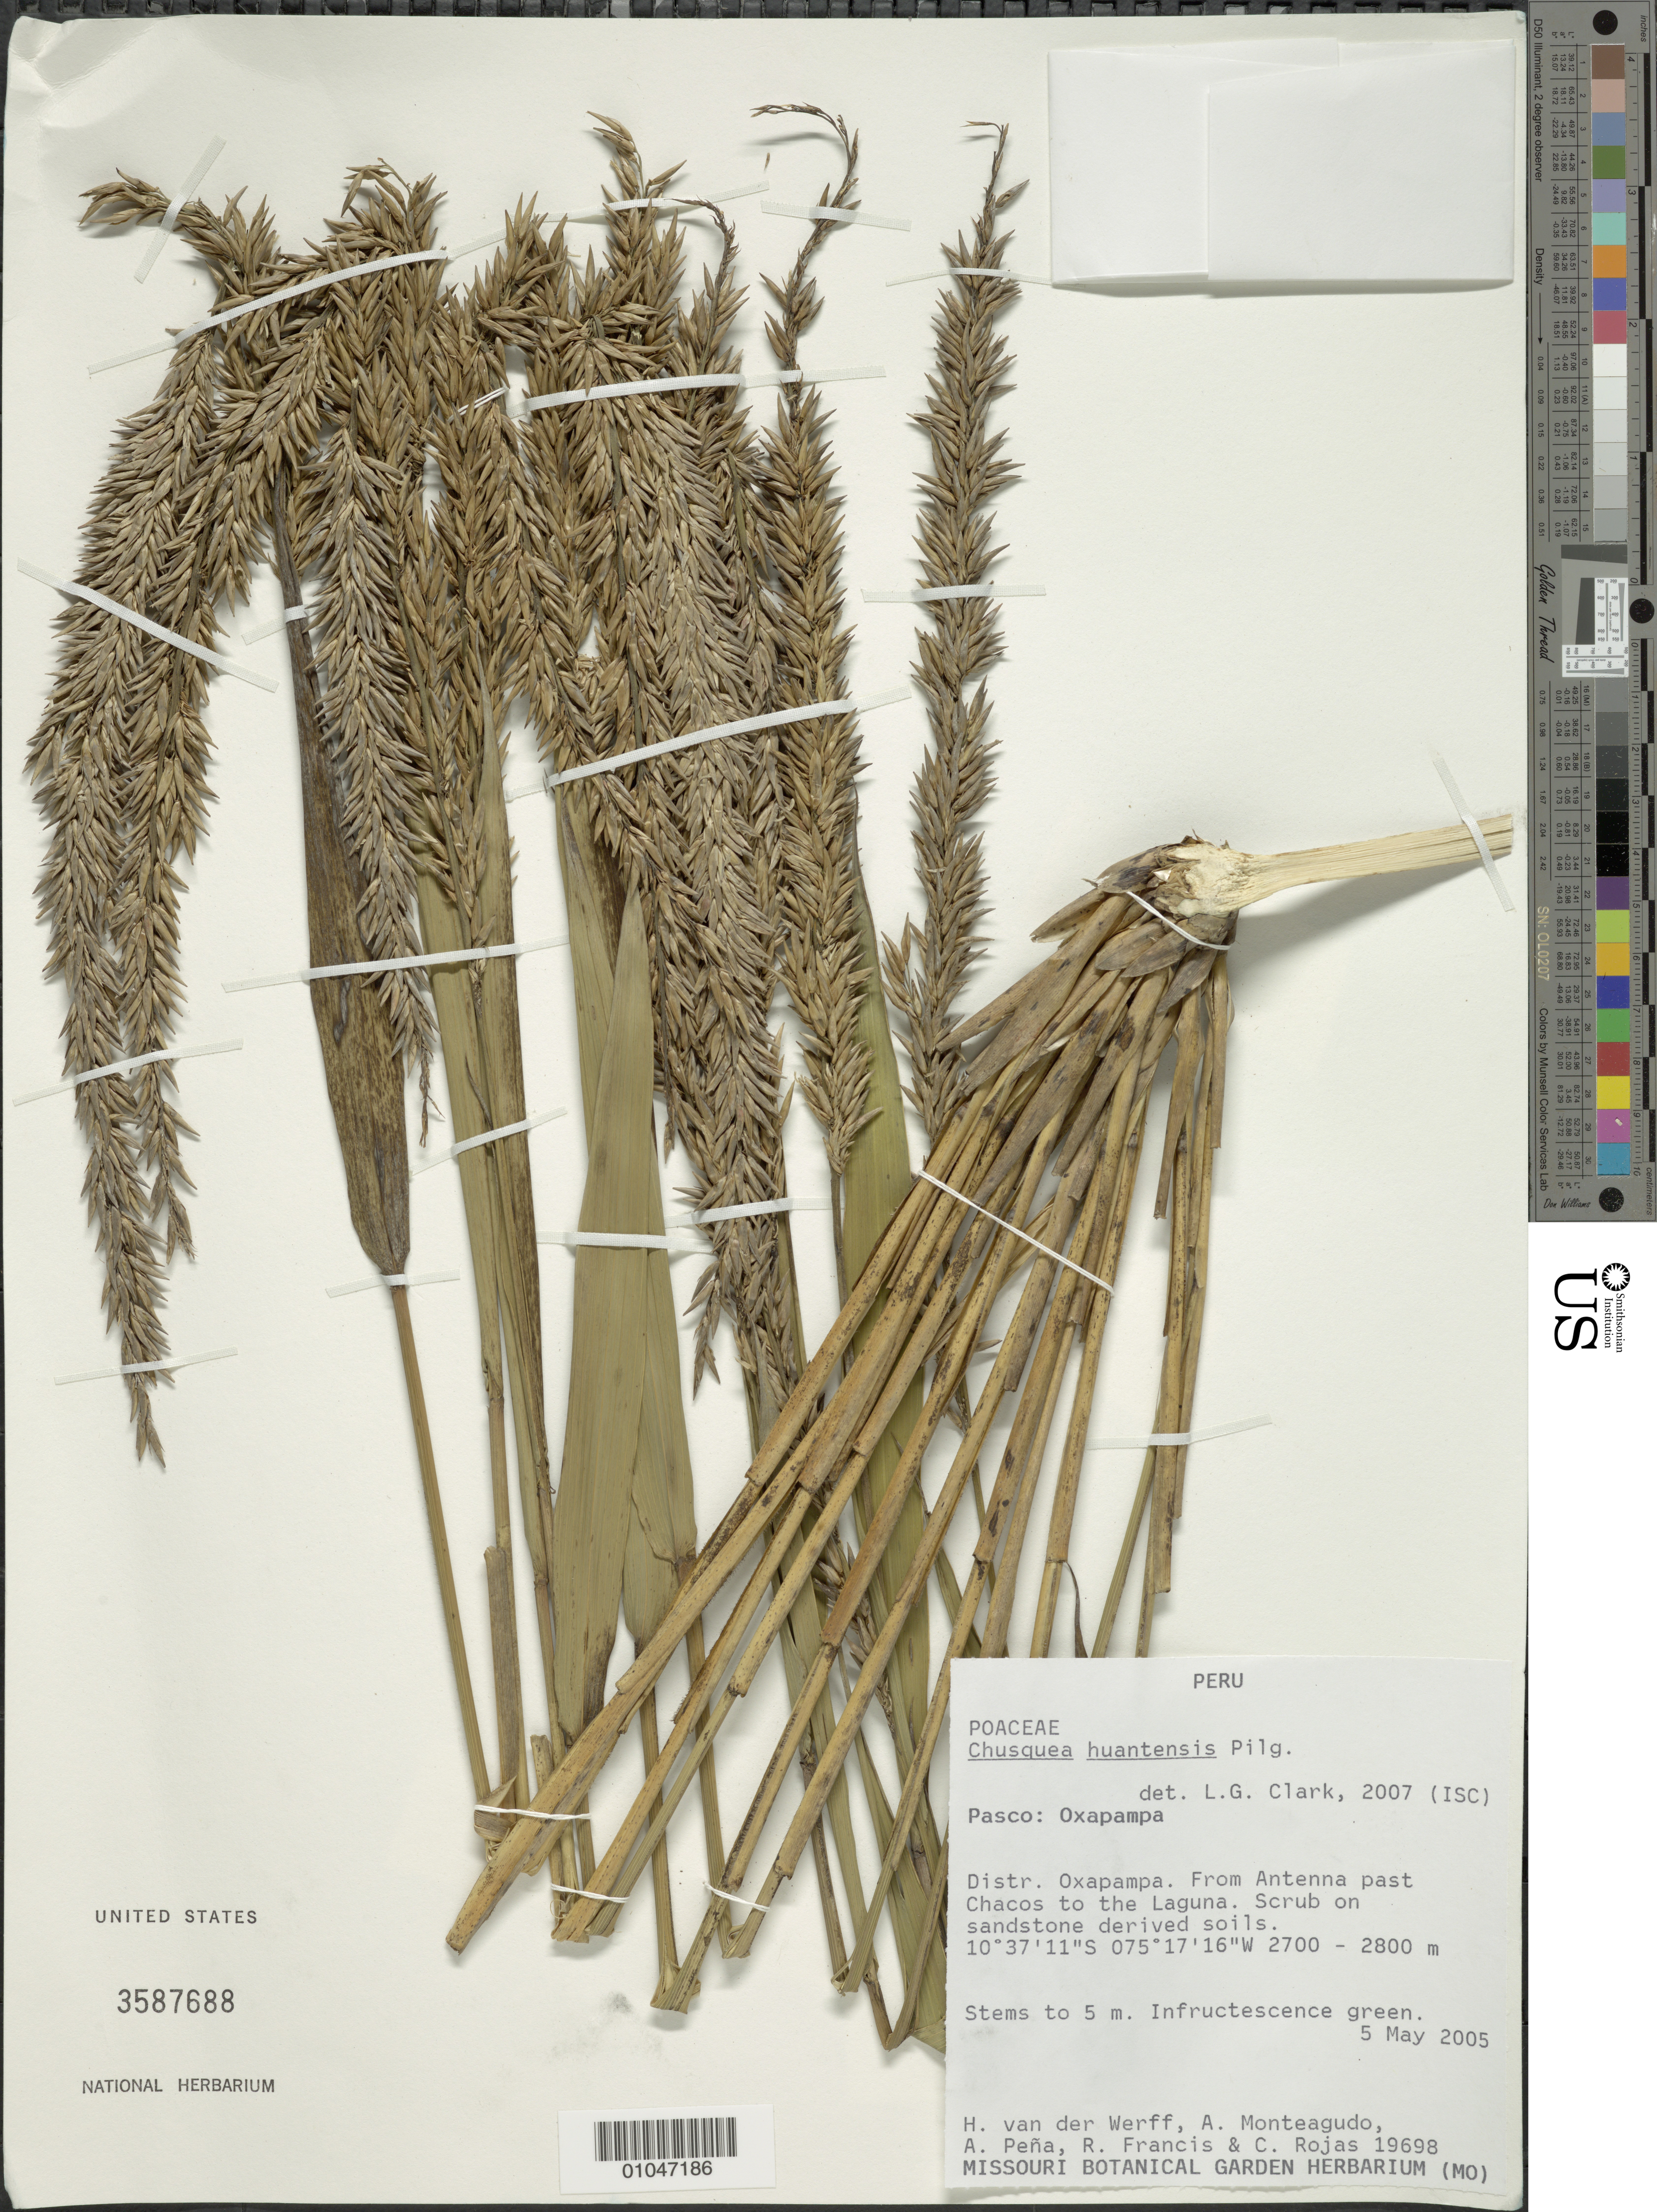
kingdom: Plantae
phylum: Tracheophyta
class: Liliopsida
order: Poales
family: Poaceae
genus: Chusquea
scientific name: Chusquea huantensis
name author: Pilg.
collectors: H. van der Werff, A. Monteagudo, A. Peña, R. Francis & C. Rojas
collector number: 19698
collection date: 2005-05-05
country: Peru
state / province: Pasco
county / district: Oxapampa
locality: From Antenna past Chacos to the Laguna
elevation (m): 2700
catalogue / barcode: US 3587688